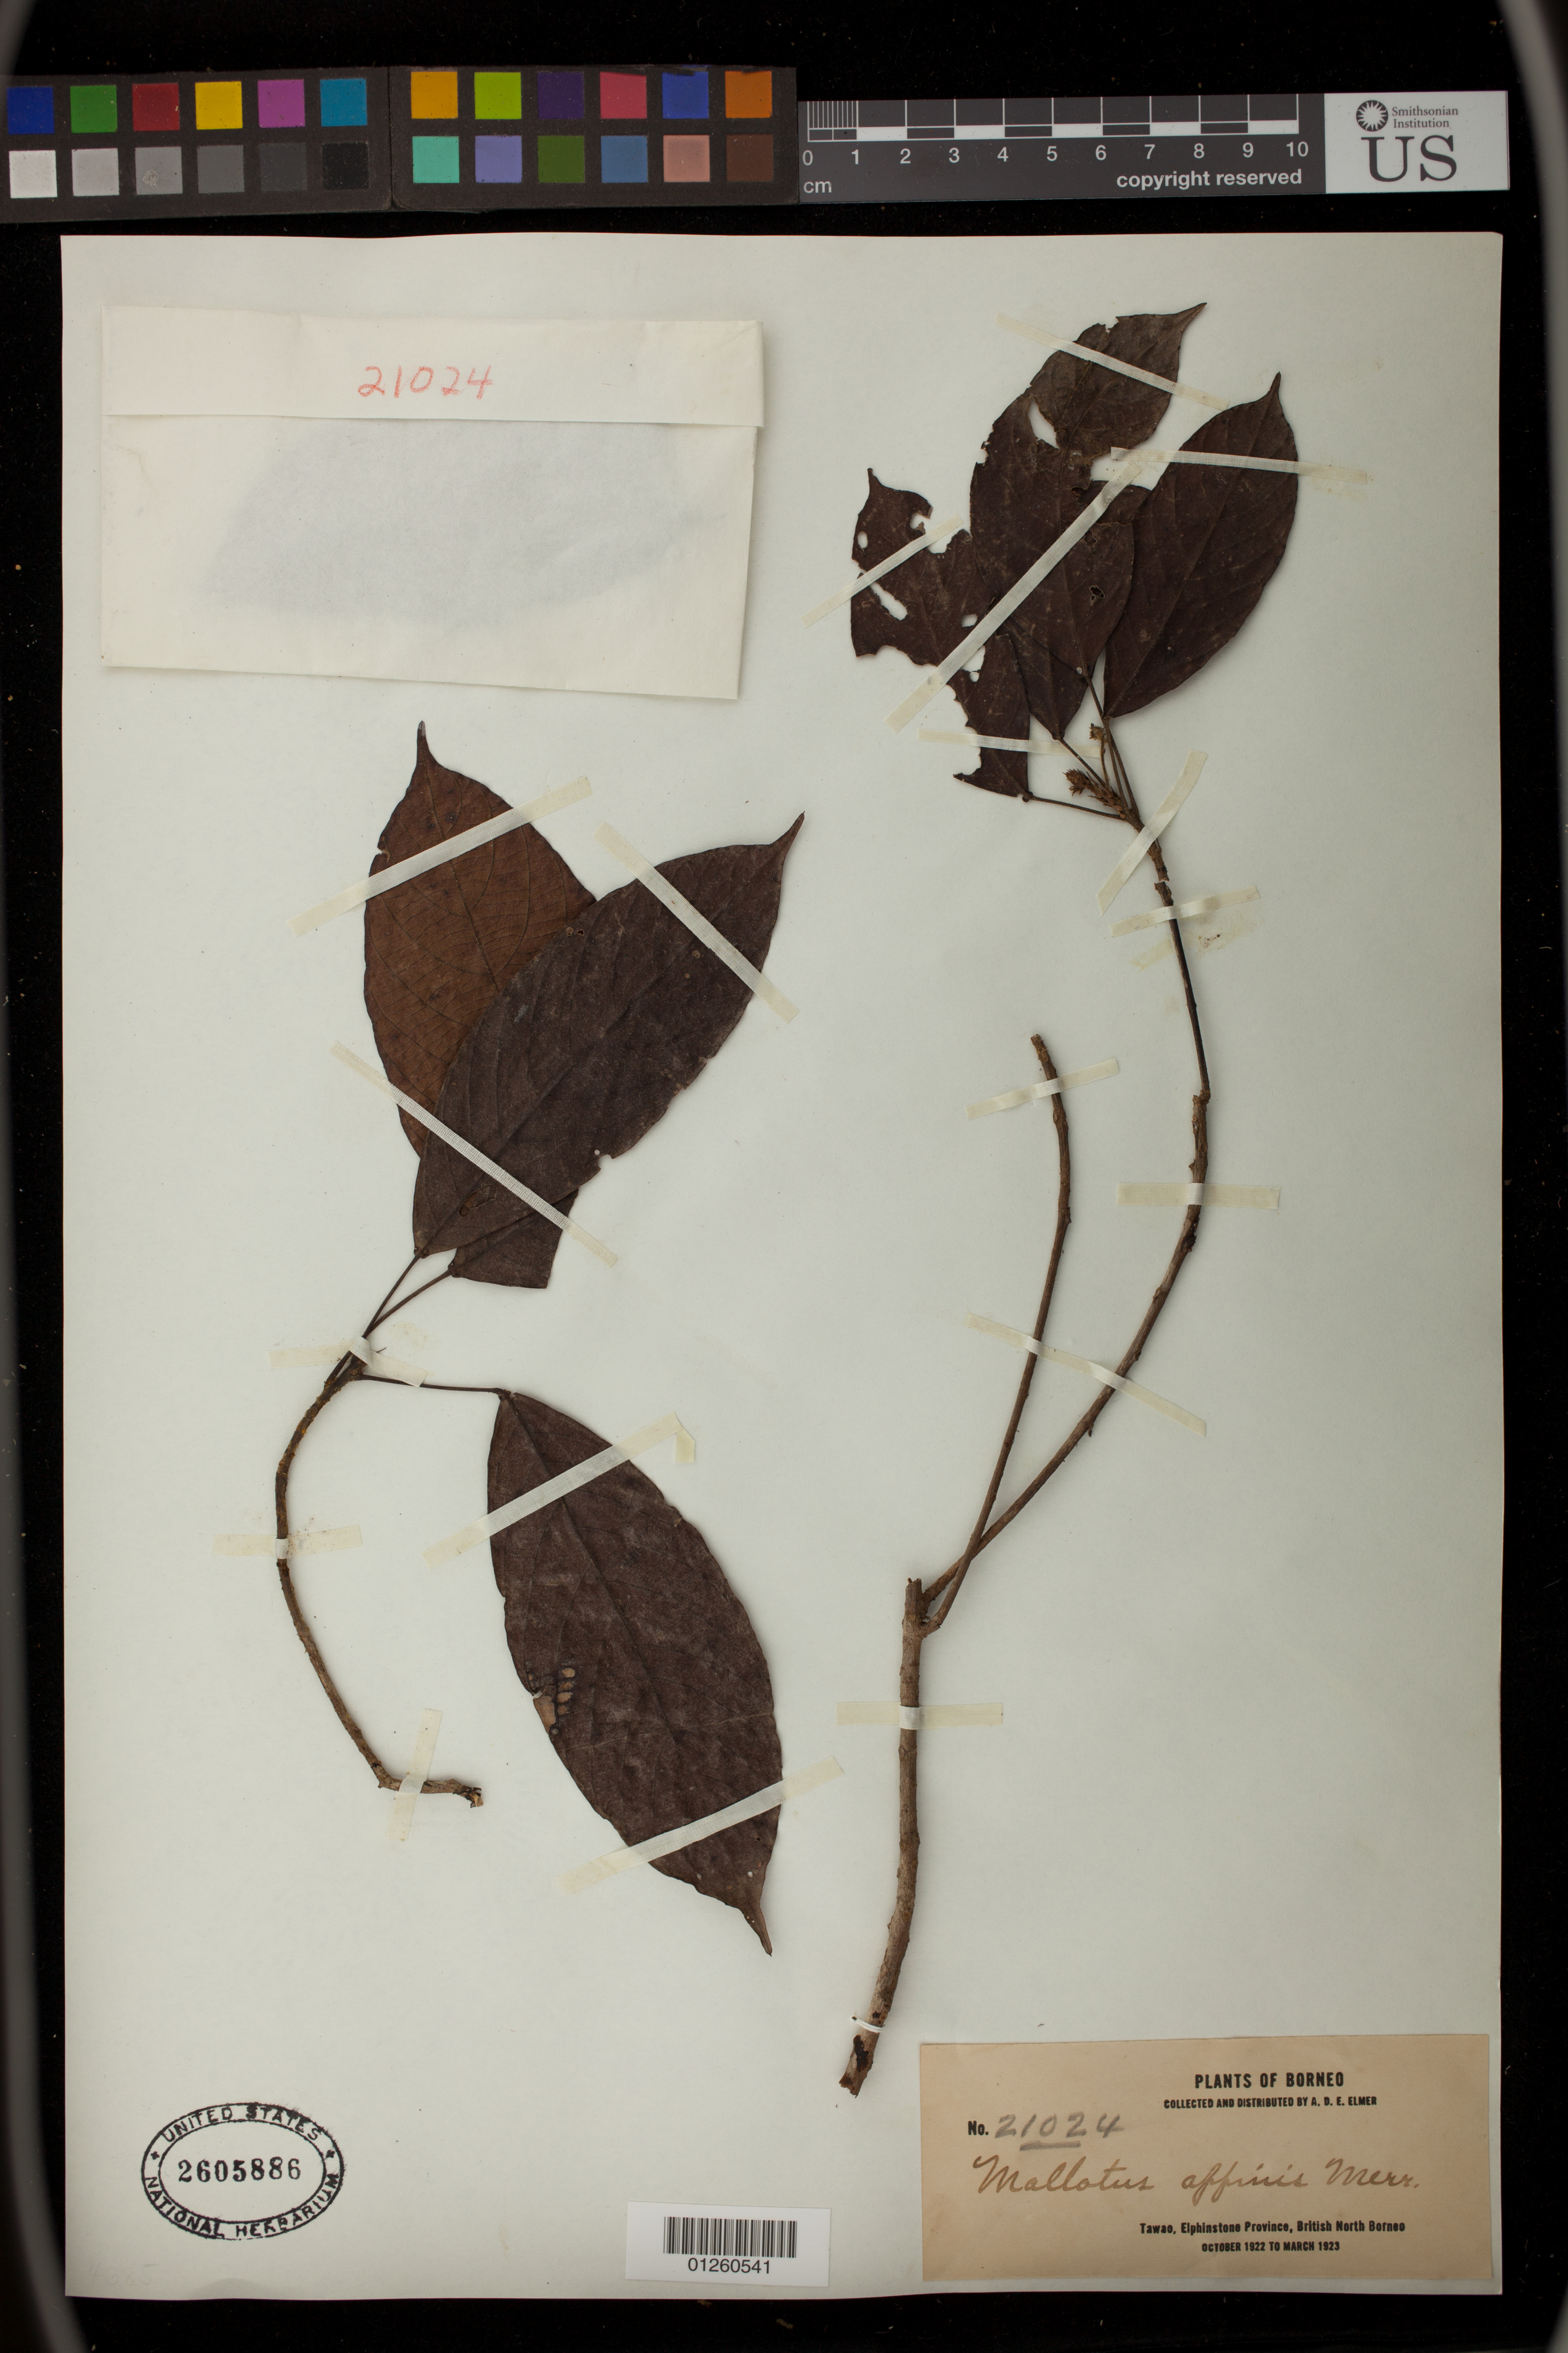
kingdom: Plantae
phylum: Tracheophyta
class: Magnoliopsida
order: Malpighiales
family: Euphorbiaceae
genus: Mallotus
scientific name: Mallotus affinis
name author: Merr.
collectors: A. D. E. Elmer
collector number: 21024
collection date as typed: Oct 1922 to -- Mar 1923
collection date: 1922-10/1923-03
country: Malaysia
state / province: Sabah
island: Borneo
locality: Tawao, Elphinstone Province, British North Borneo.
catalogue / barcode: US 2605886